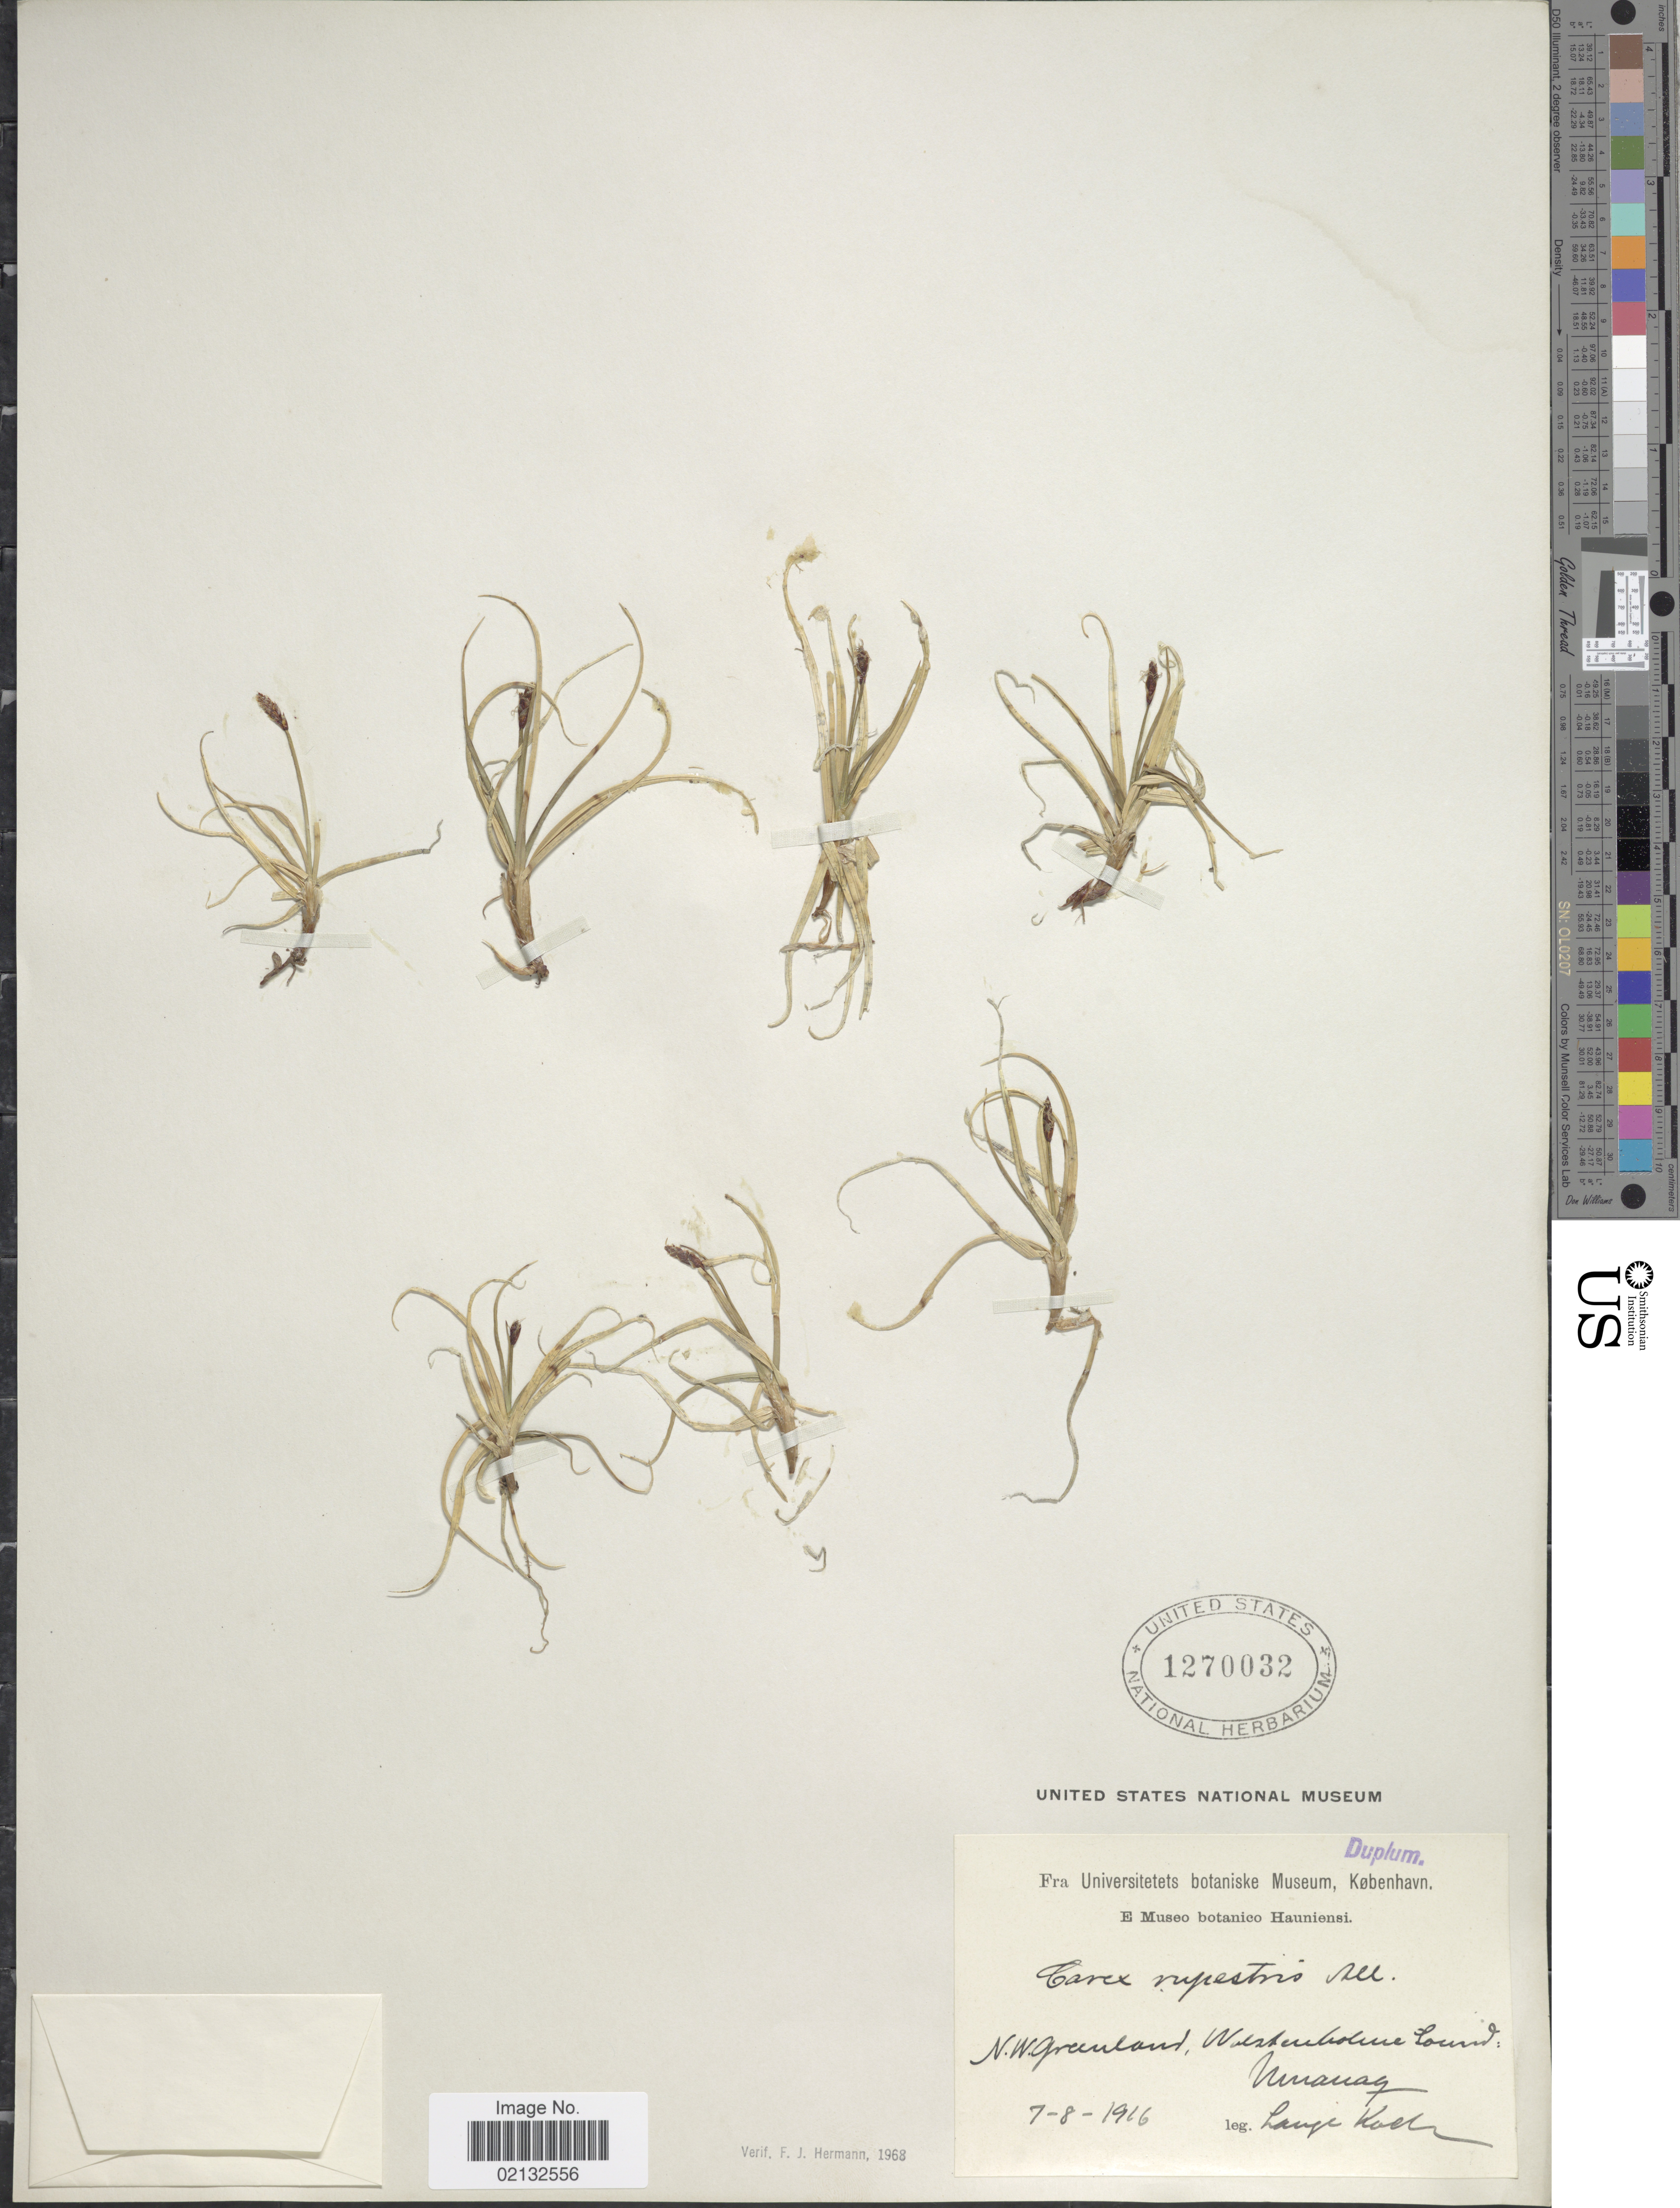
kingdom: Plantae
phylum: Tracheophyta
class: Liliopsida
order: Poales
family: Cyperaceae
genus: Carex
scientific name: Carex rupestris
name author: All.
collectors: L. Koch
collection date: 1916-07-08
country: Greenland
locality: N.W. Greenland, Wolstenholme Sound: Umanaq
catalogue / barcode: US 1270032